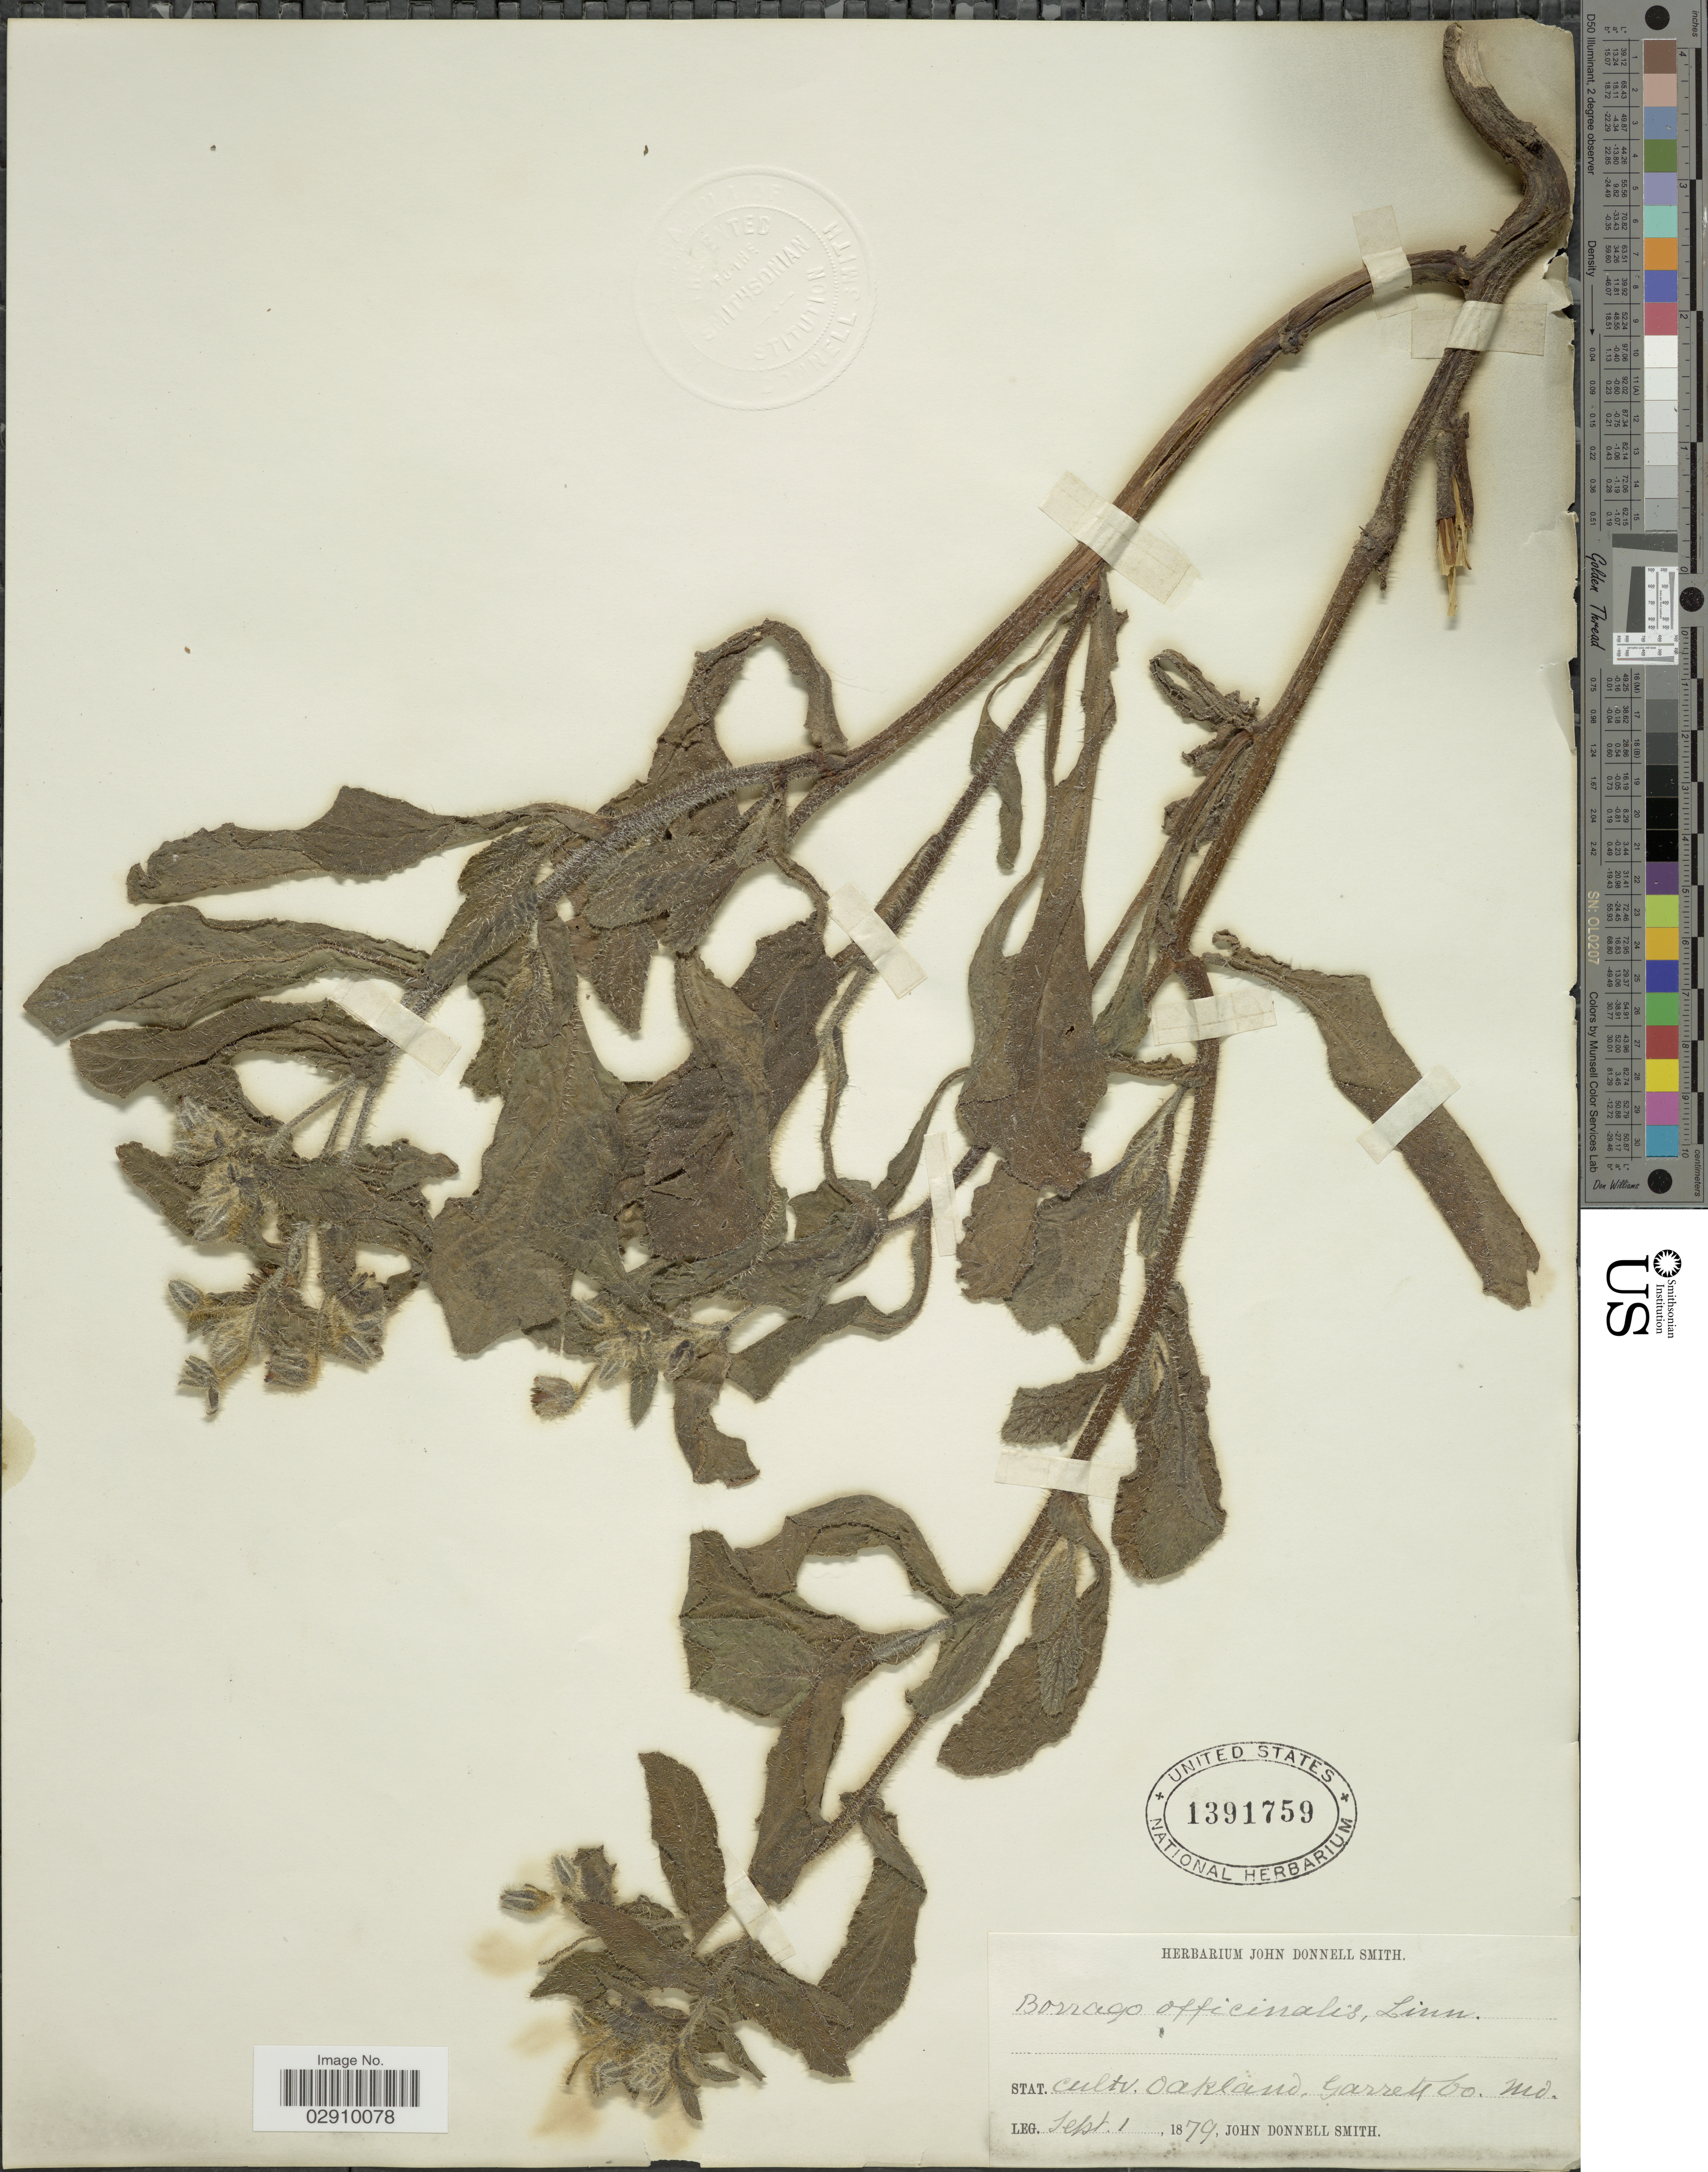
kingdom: Plantae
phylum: Tracheophyta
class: Magnoliopsida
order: Boraginales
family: Boraginaceae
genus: Borago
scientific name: Borago officinalis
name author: L.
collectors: J. Donnell Smith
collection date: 1879-09-01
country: United States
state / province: Maryland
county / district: Garrett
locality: Cultv. Oakland, Garrett Co., Md.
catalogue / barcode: US 1391759